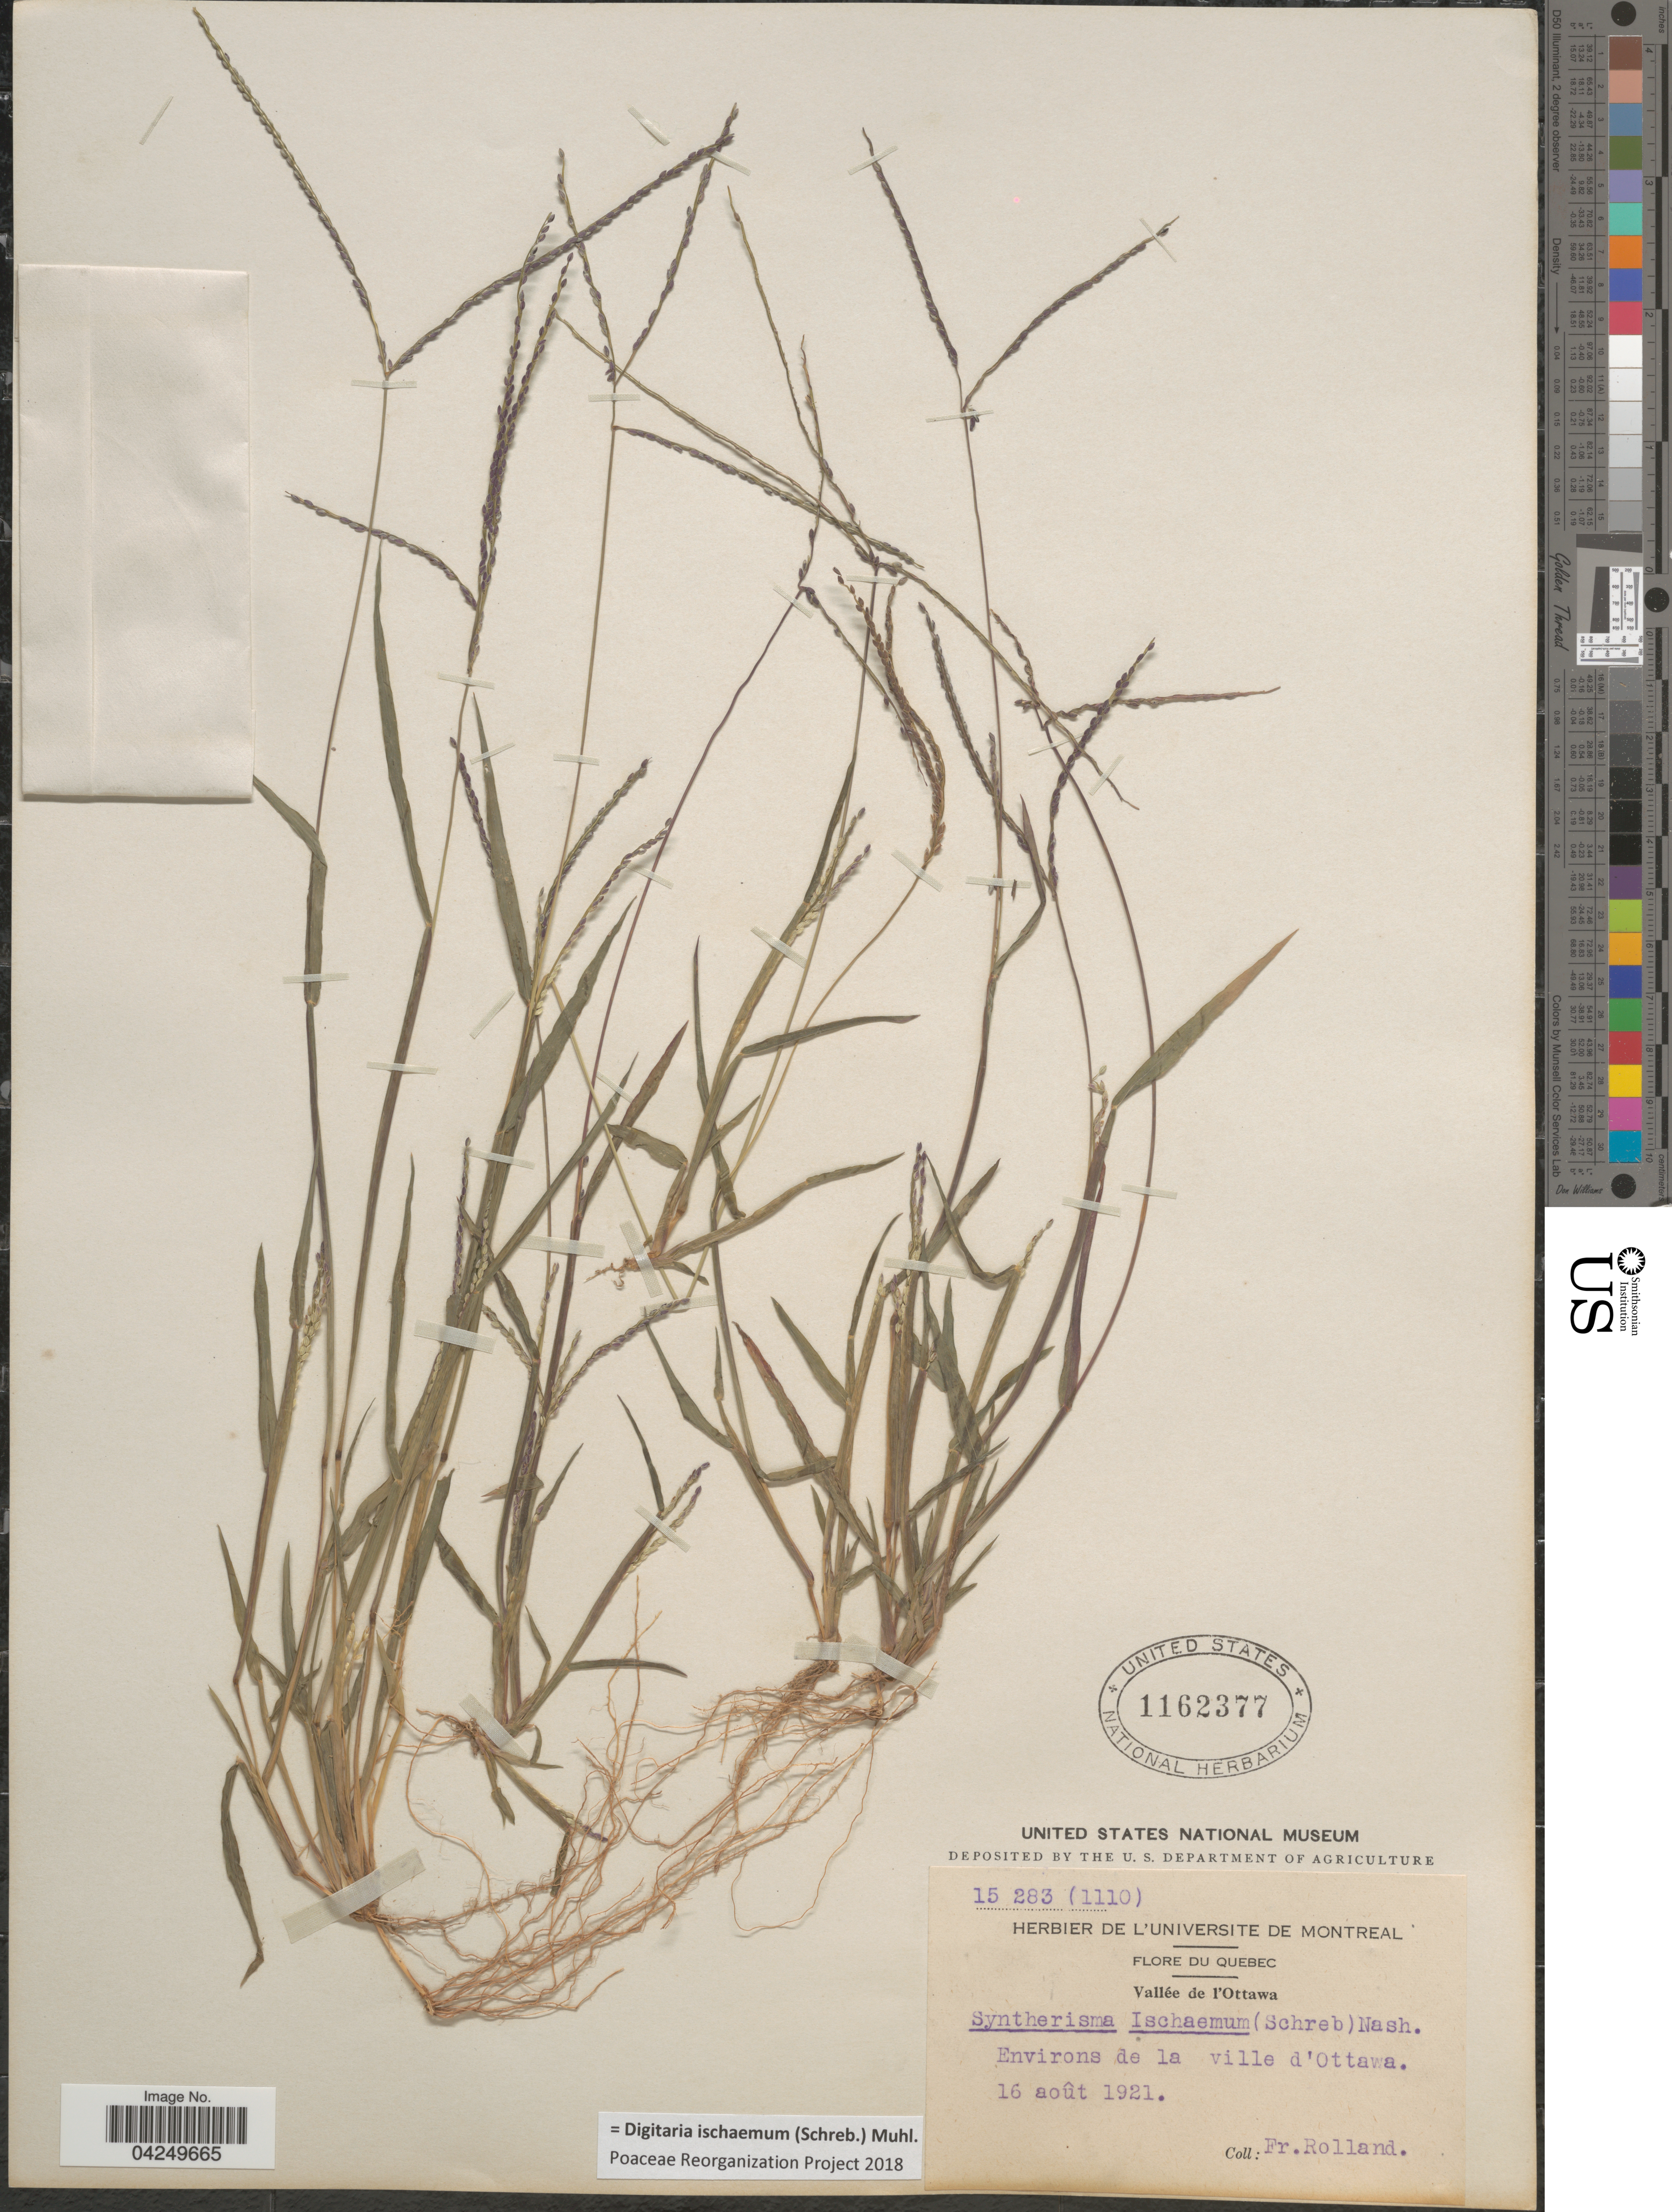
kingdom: Plantae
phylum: Tracheophyta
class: Liliopsida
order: Poales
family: Poaceae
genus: Digitaria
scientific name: Digitaria ischaemum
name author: (Schreber) Schreber ex Muhl.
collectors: F. Rolland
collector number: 15283(1110)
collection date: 1921-08-16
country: Canada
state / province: Ontario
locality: Vallée de l'Ottawa. Environs de la ville d'Ottawa.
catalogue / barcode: US 1162377